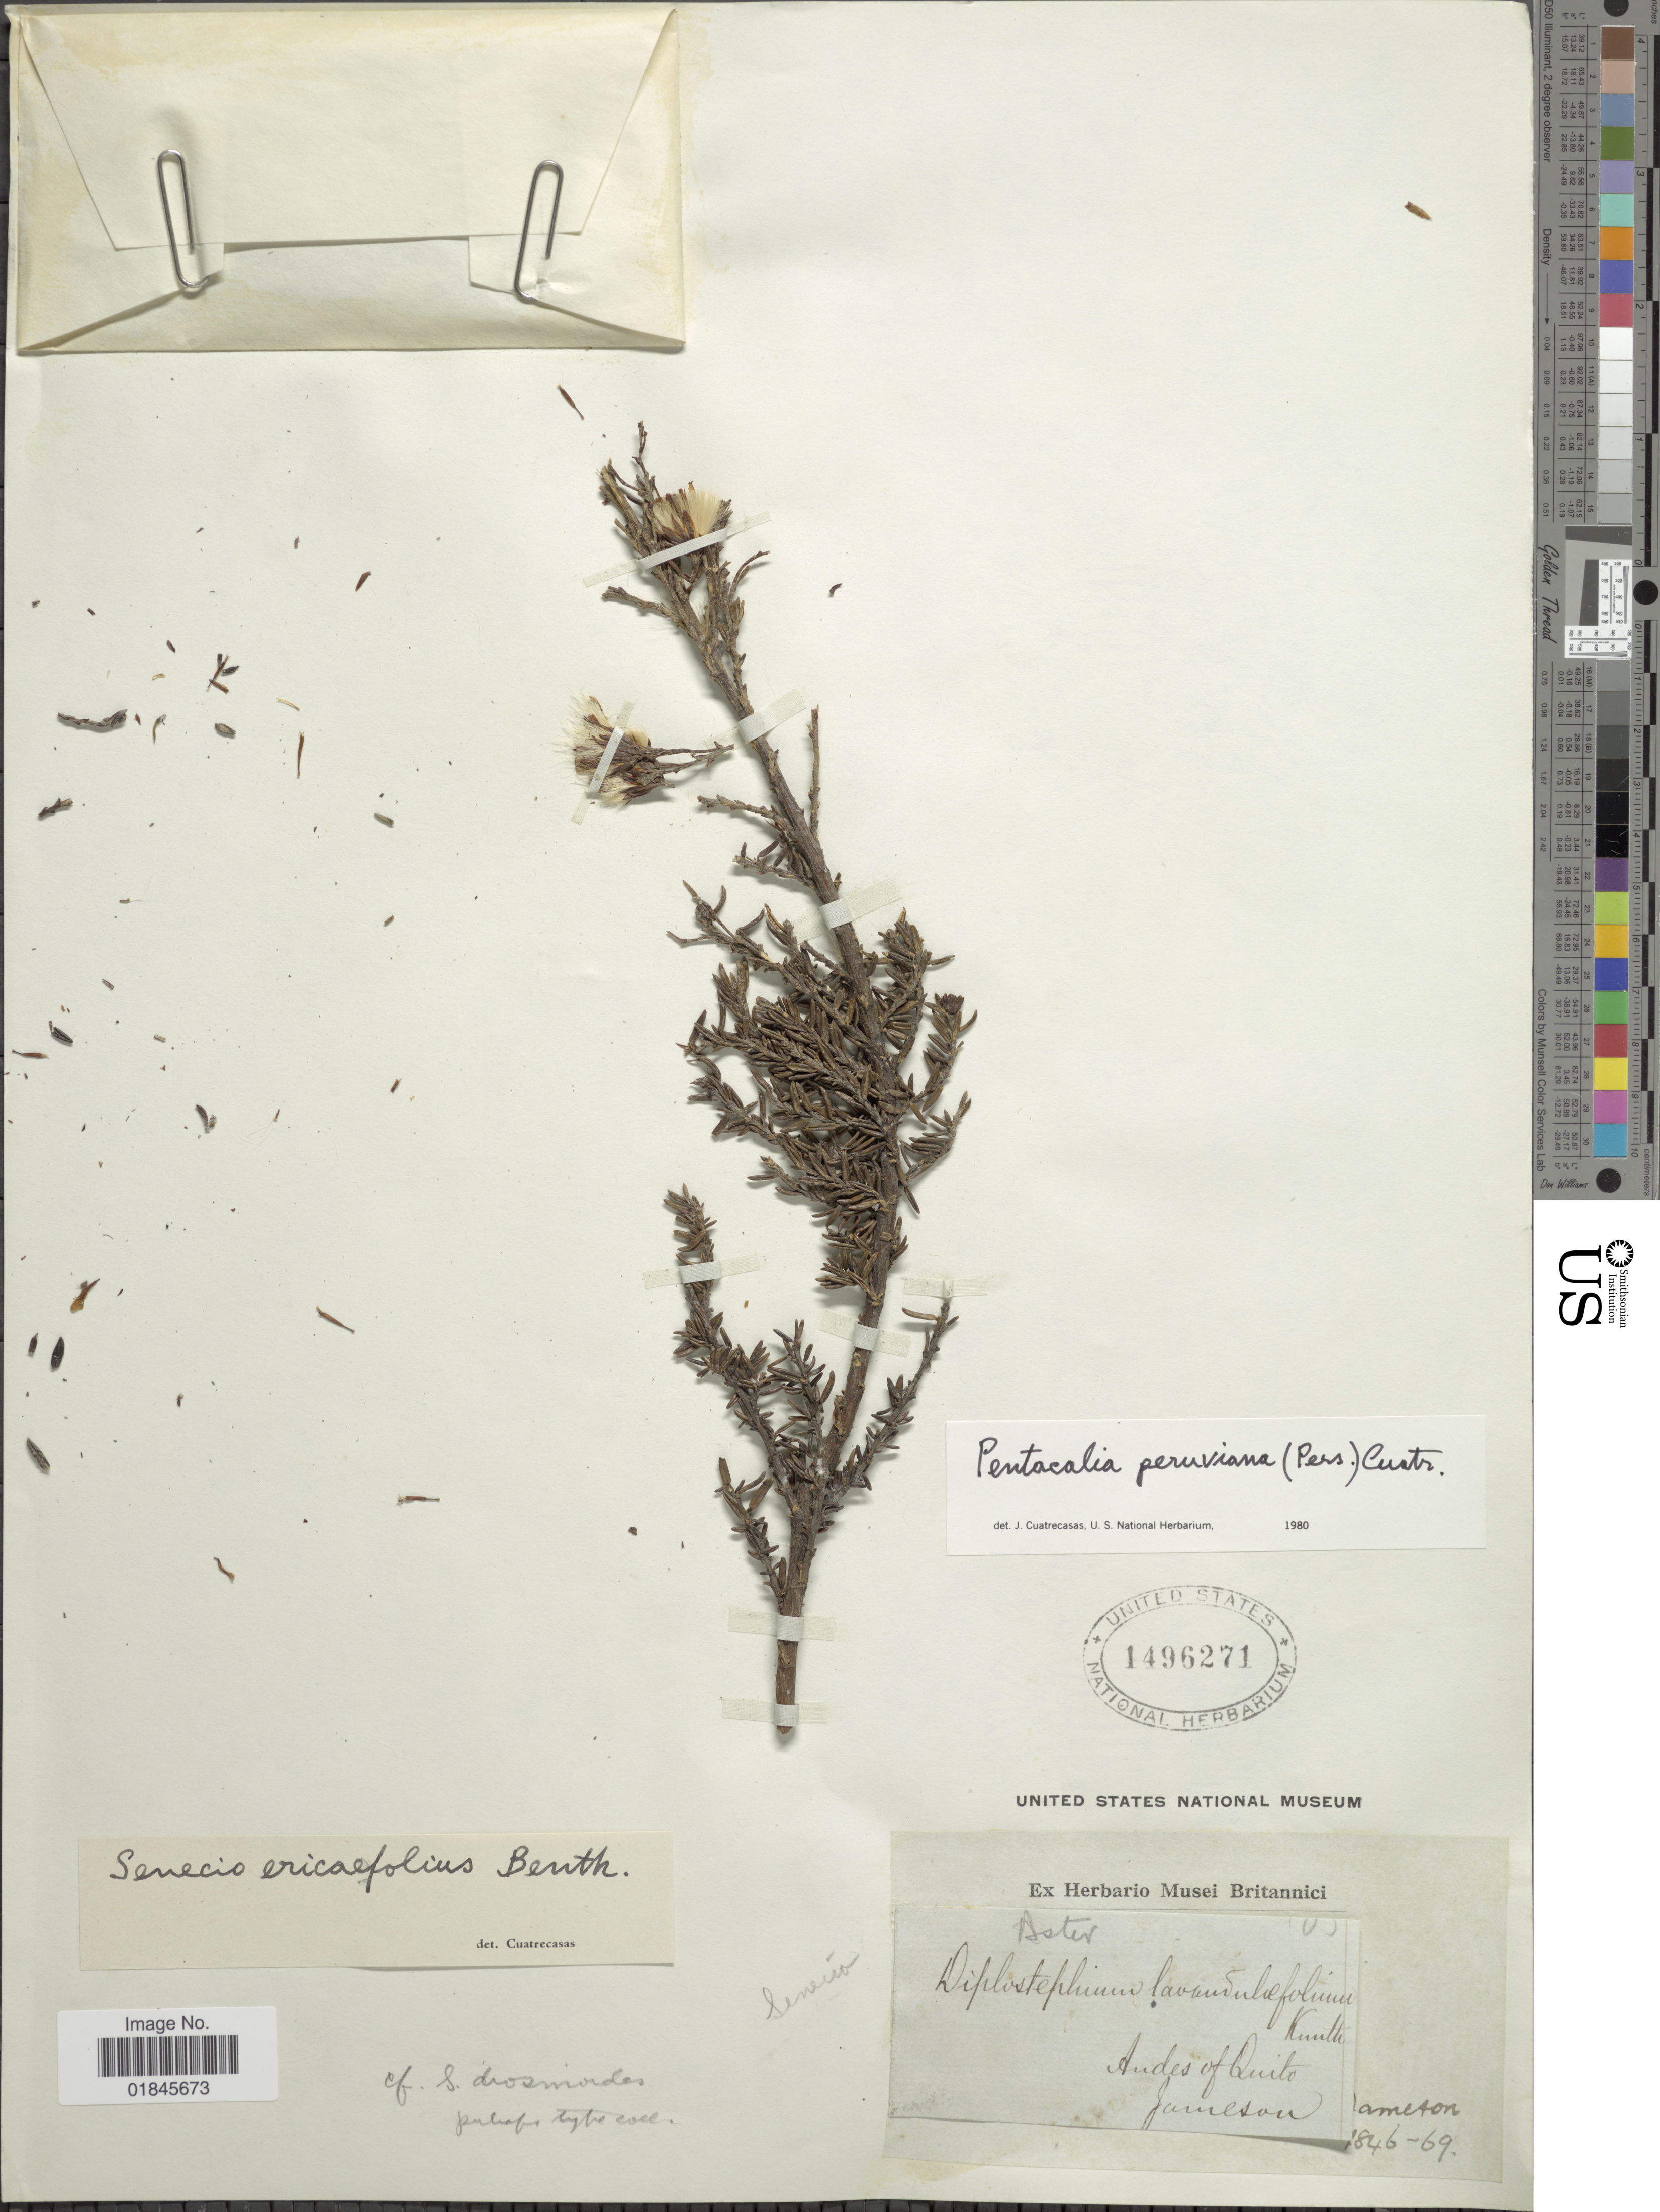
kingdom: Plantae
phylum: Tracheophyta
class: Magnoliopsida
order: Asterales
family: Asteraceae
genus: Pentacalia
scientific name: Pentacalia peruviana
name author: (Pers.) Cuatrec.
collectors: -- Jameson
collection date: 1846/1869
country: Ecuador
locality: Andes of Quito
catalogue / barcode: US 1496271